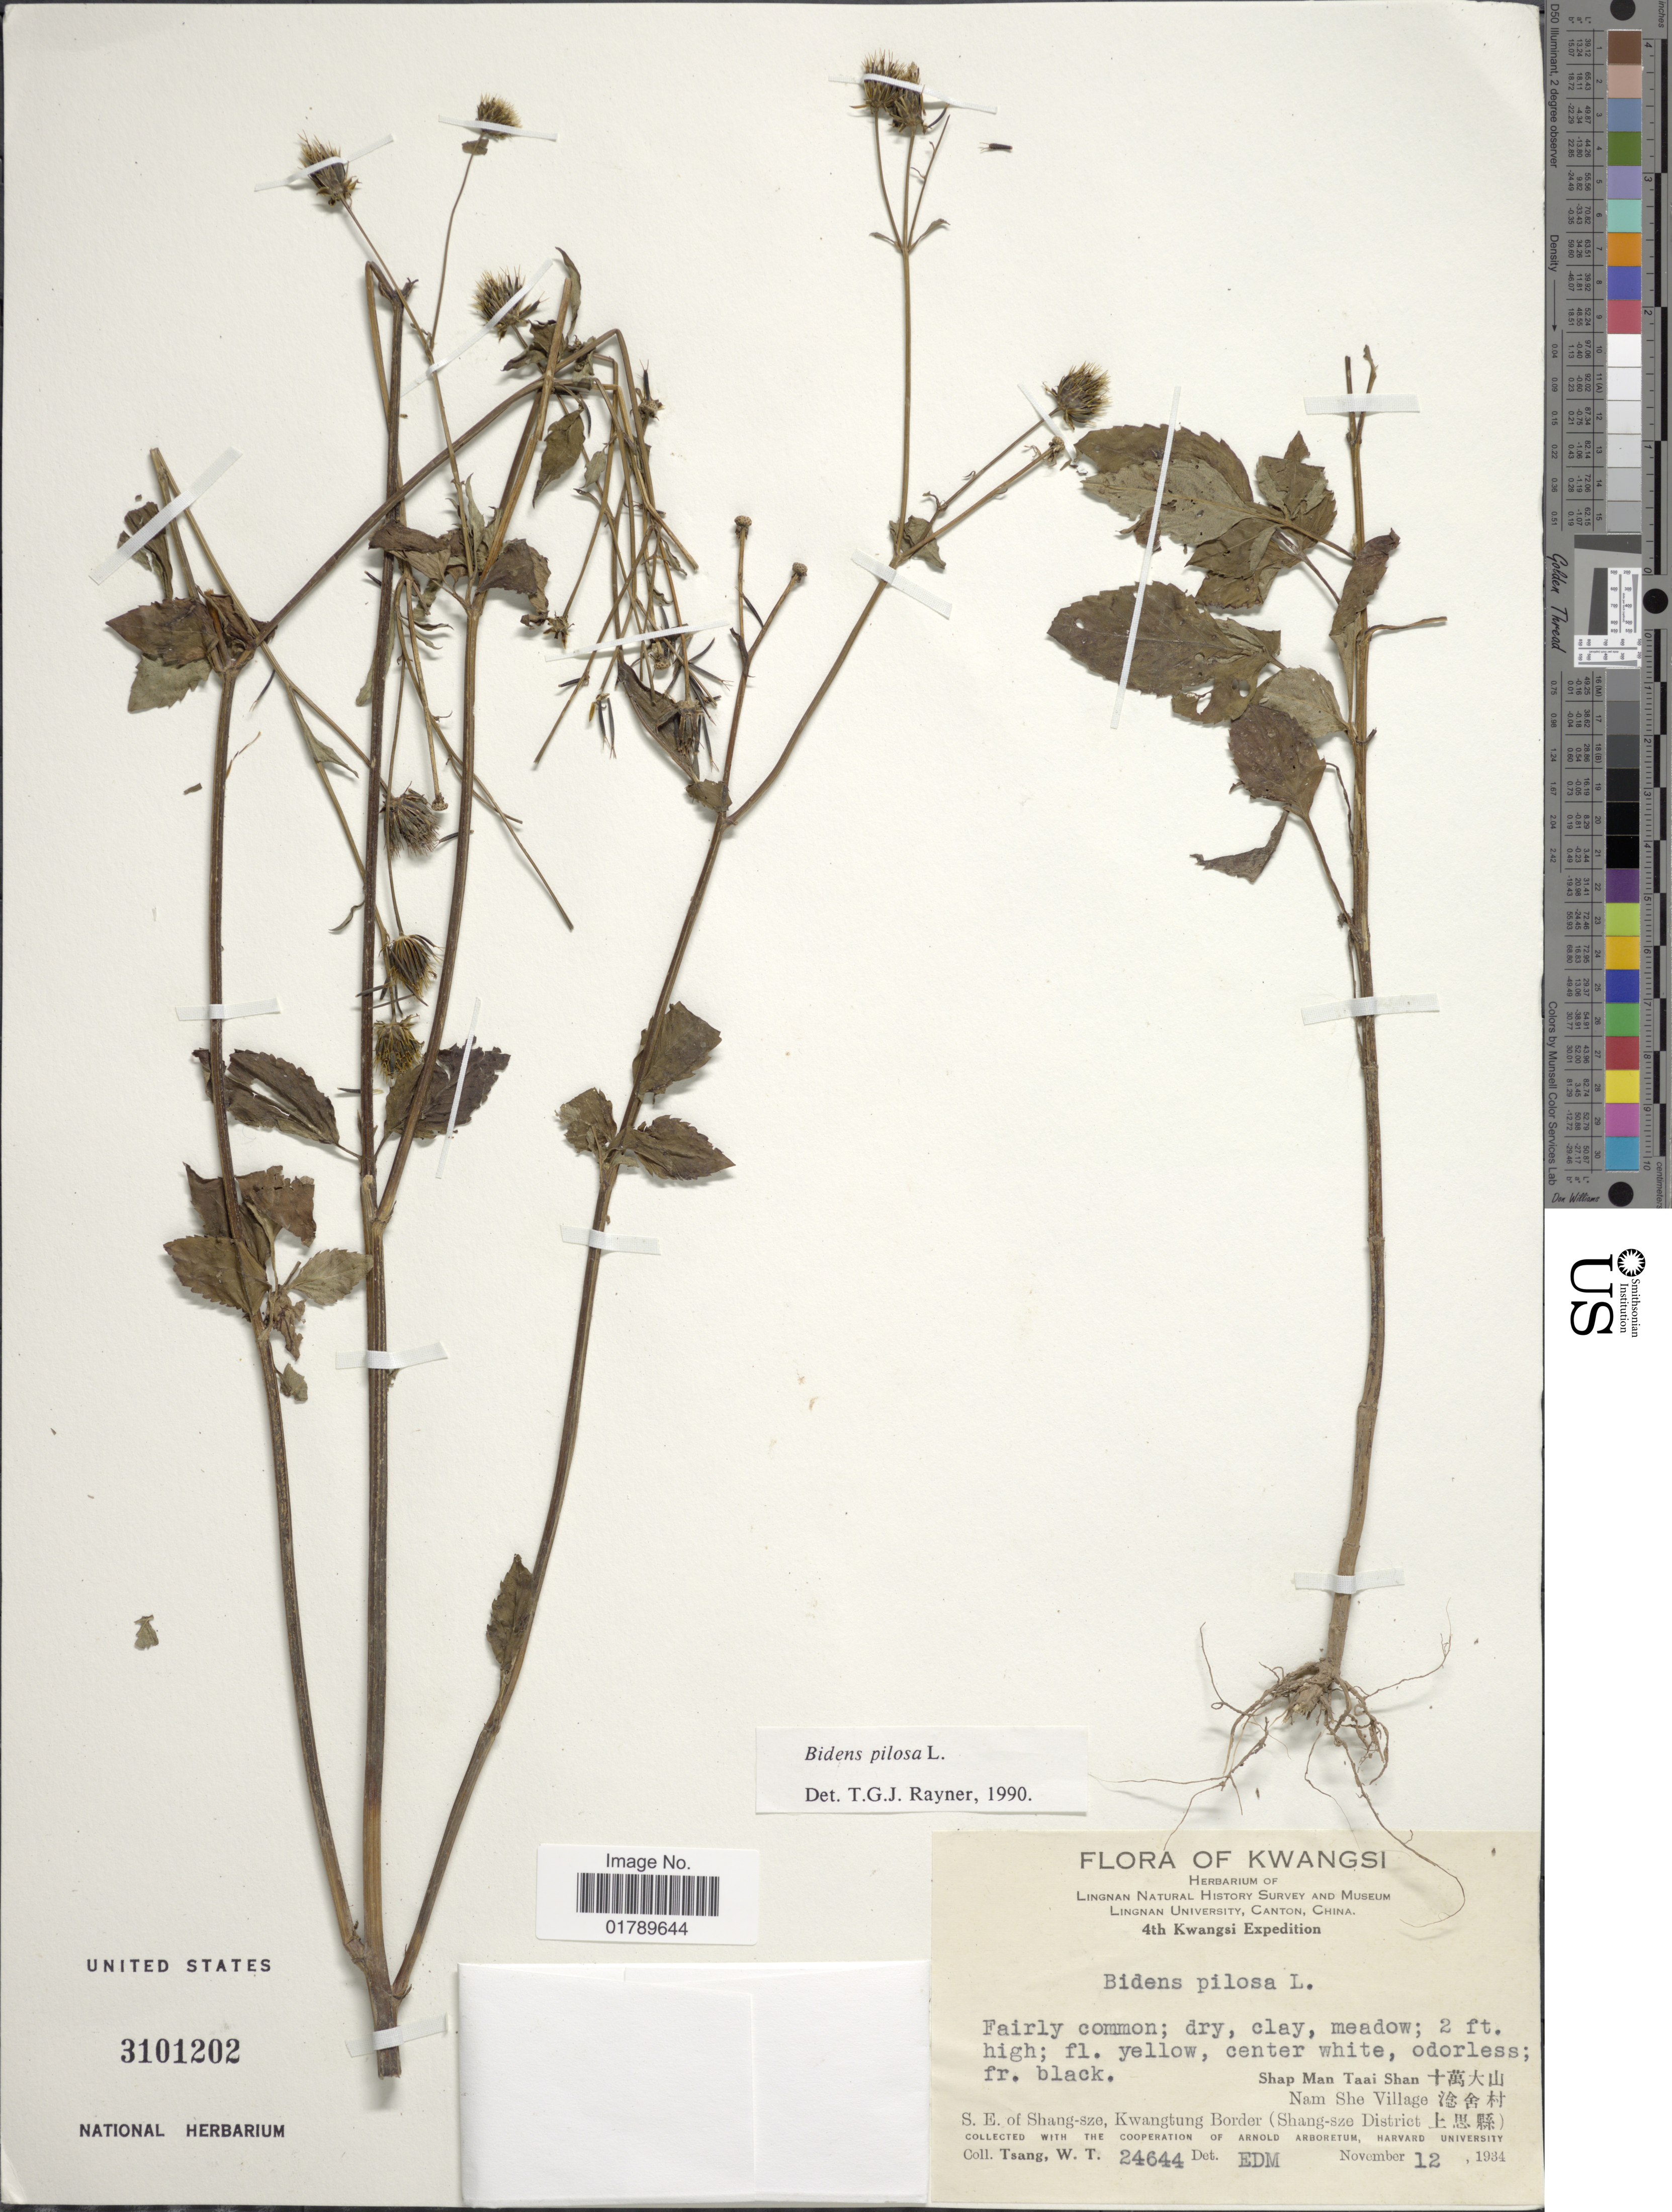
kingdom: Plantae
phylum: Tracheophyta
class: Magnoliopsida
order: Asterales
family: Asteraceae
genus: Bidens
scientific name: Bidens pilosa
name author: L.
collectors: W. T. Tsang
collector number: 24644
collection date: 1934-11-12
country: China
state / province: Guangxi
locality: Kwangsi. Shap Man Taai Shan. Nam She Village. S. E. of Shang-sze, Kwangtung Border (Shand-sze District)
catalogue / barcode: US 3101202